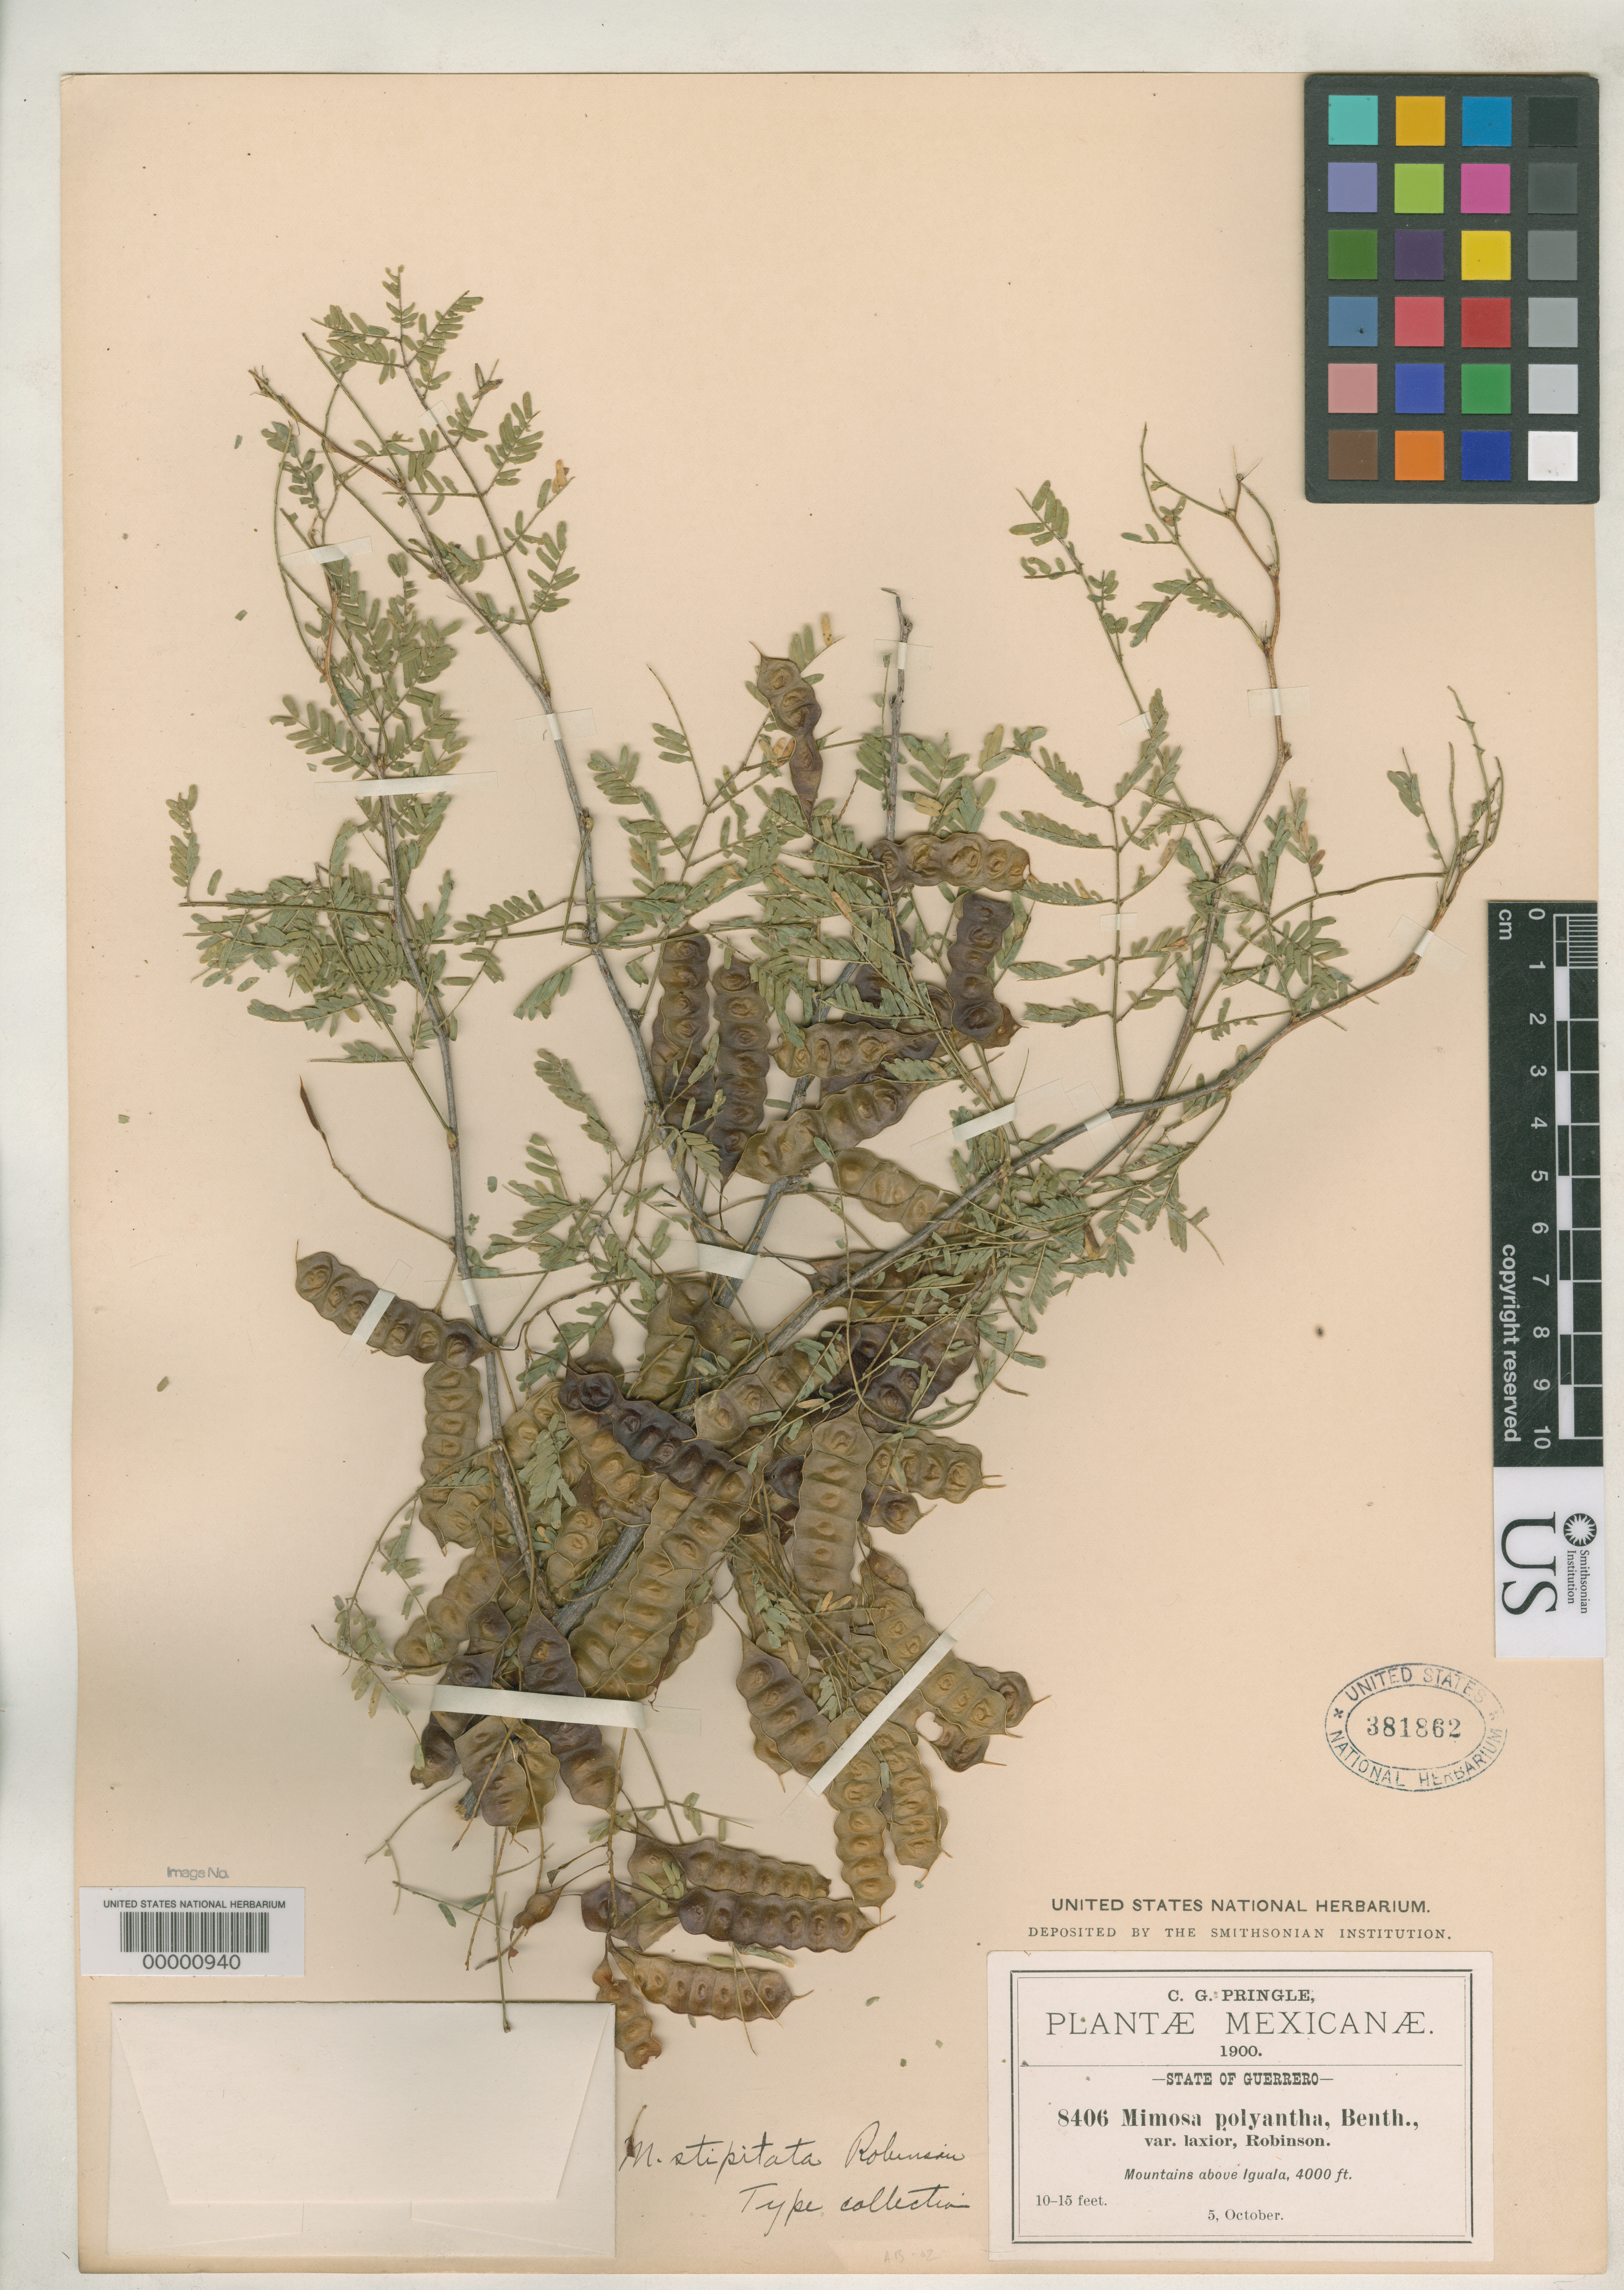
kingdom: Plantae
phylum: Tracheophyta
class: Magnoliopsida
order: Fabales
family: Fabaceae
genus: Mimosa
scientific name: Mimosa stipitata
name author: B.L. Rob.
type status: Isotype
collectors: C. G. Pringle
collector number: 8406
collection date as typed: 05 Oct 1900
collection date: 1900-10-05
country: Mexico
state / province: Guerrero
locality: Mountains above Iguala.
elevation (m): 1230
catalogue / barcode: US 381862